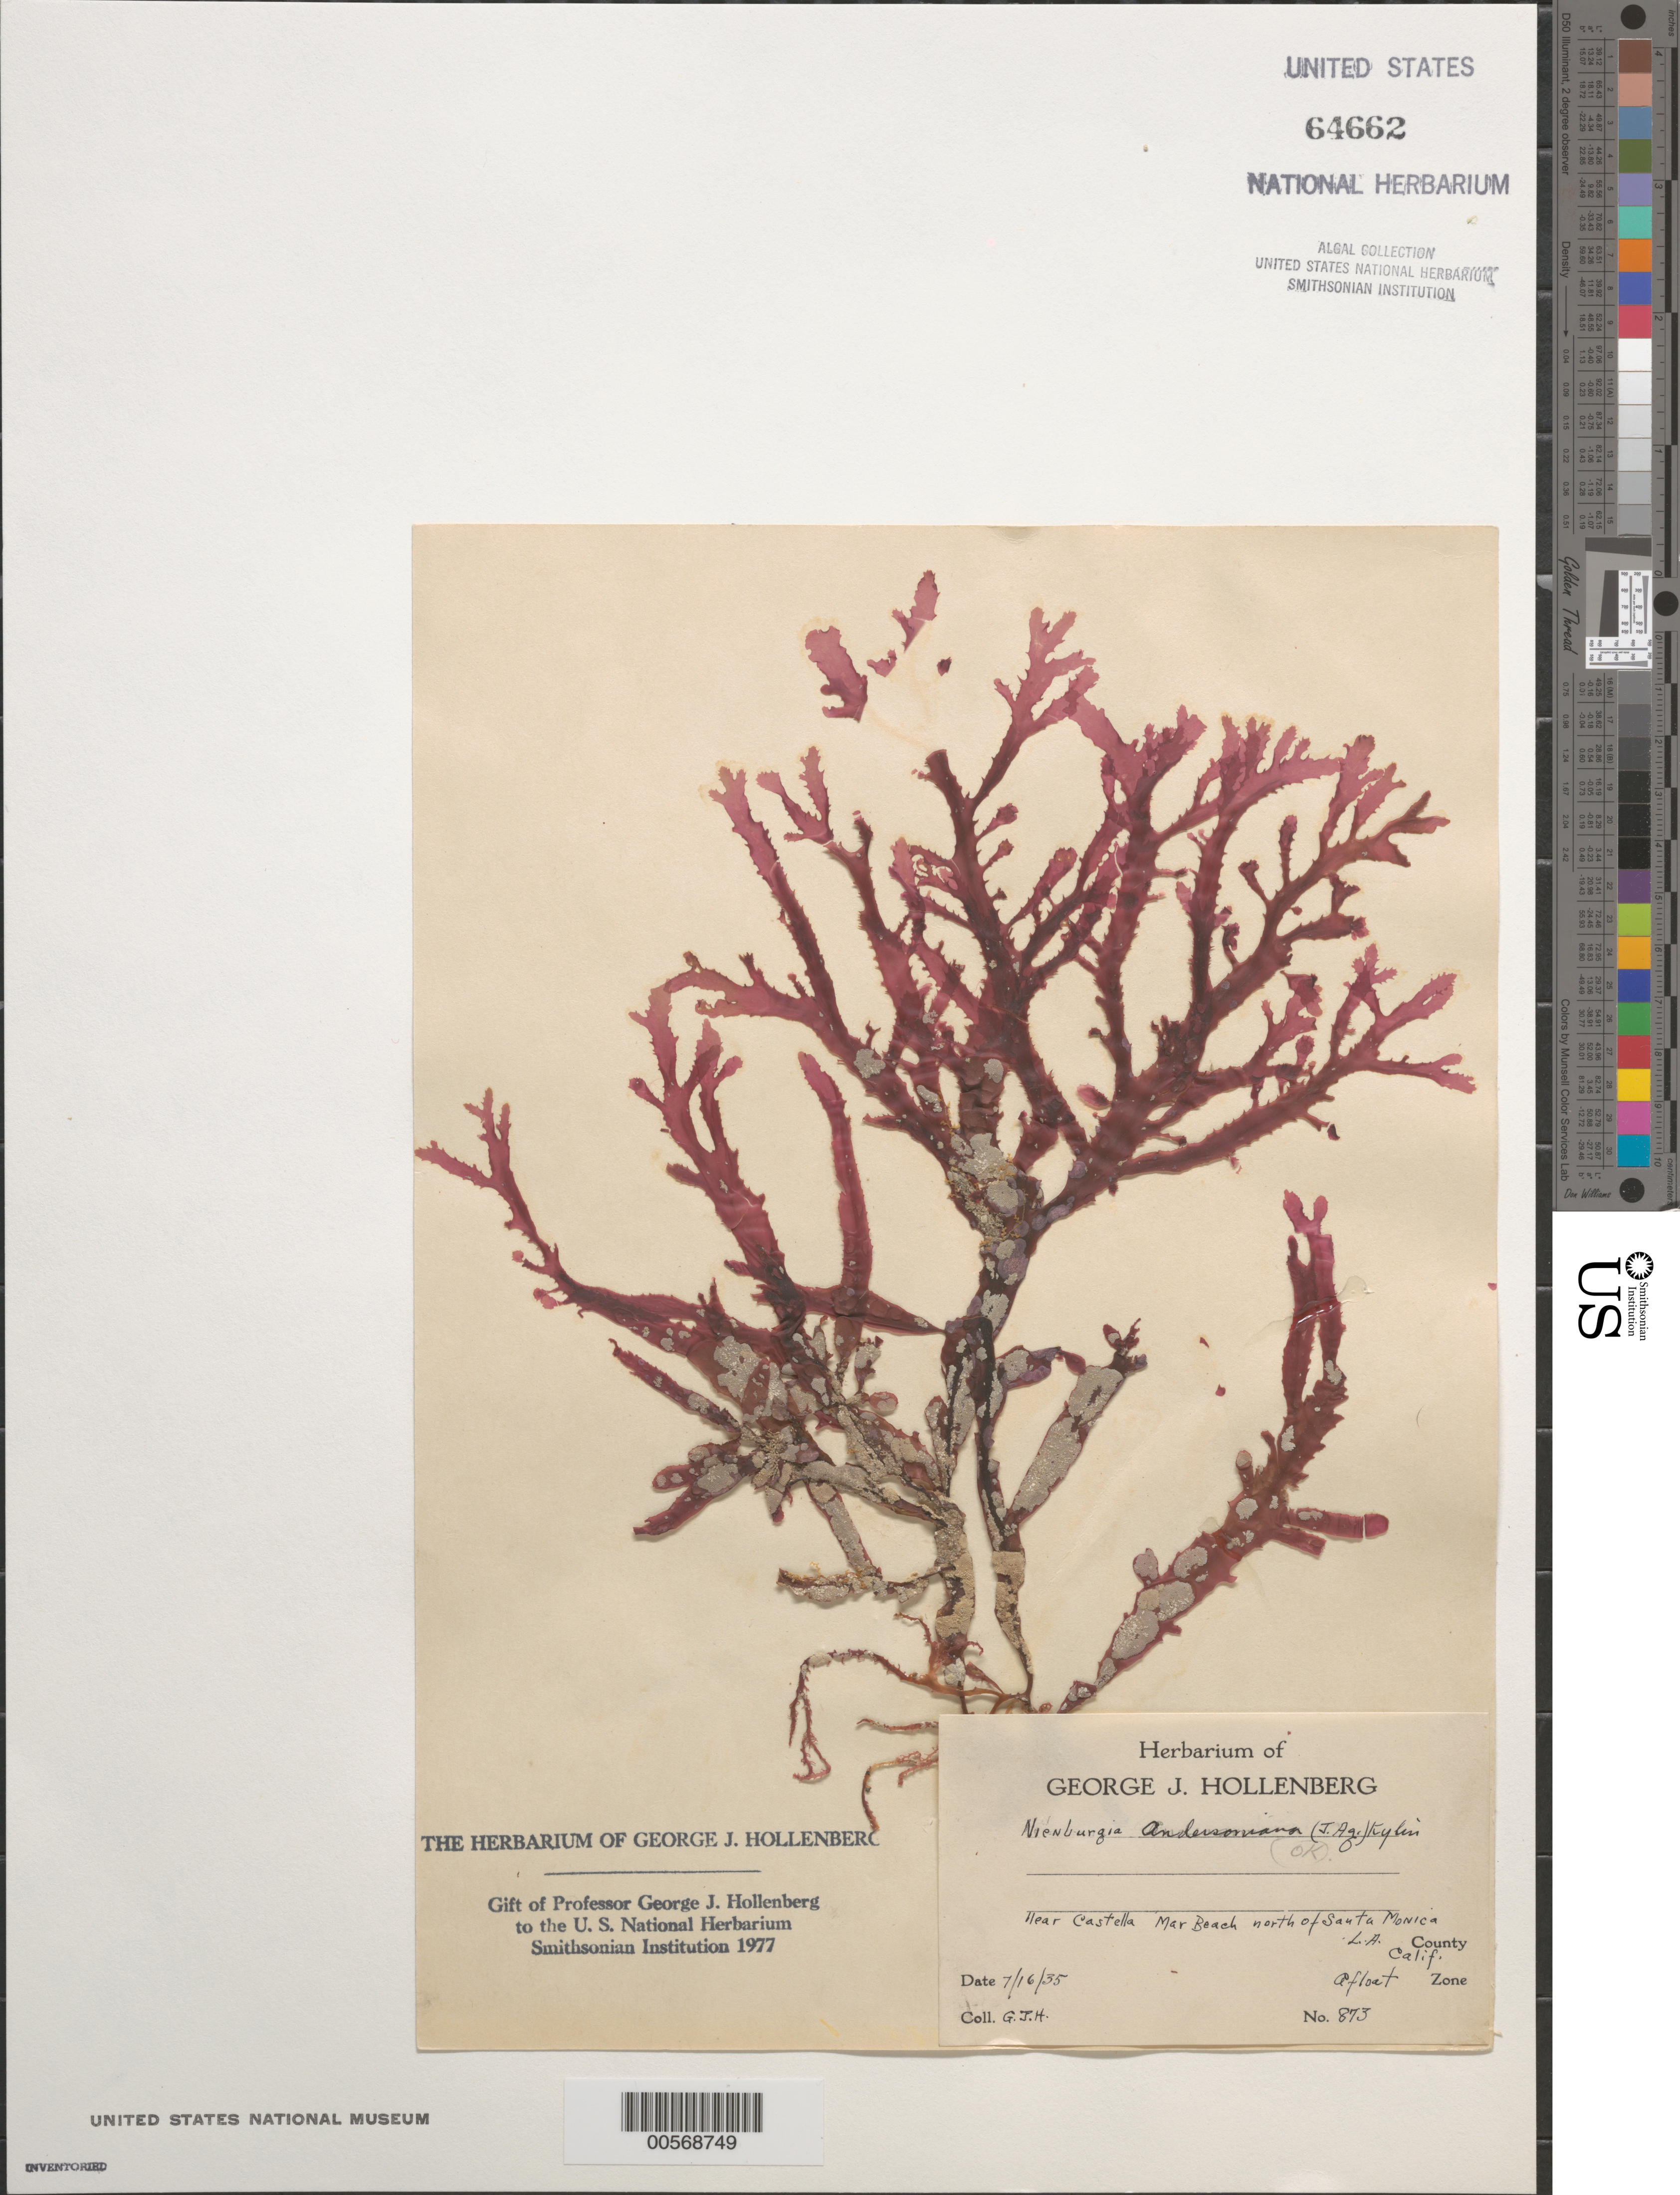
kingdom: Plantae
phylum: Rhodophyta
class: Florideophyceae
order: Ceramiales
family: Delesseriaceae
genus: Nienburgia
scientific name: Nienburgia andersoniana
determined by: Hollenberg, George J.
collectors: G. Hollenberg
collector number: GJH 873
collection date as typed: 16 Jul 1935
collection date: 1935-07-16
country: United States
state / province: California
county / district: Los Angeles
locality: Near Castle Mar Beach, north of Santa Monica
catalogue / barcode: US 64662